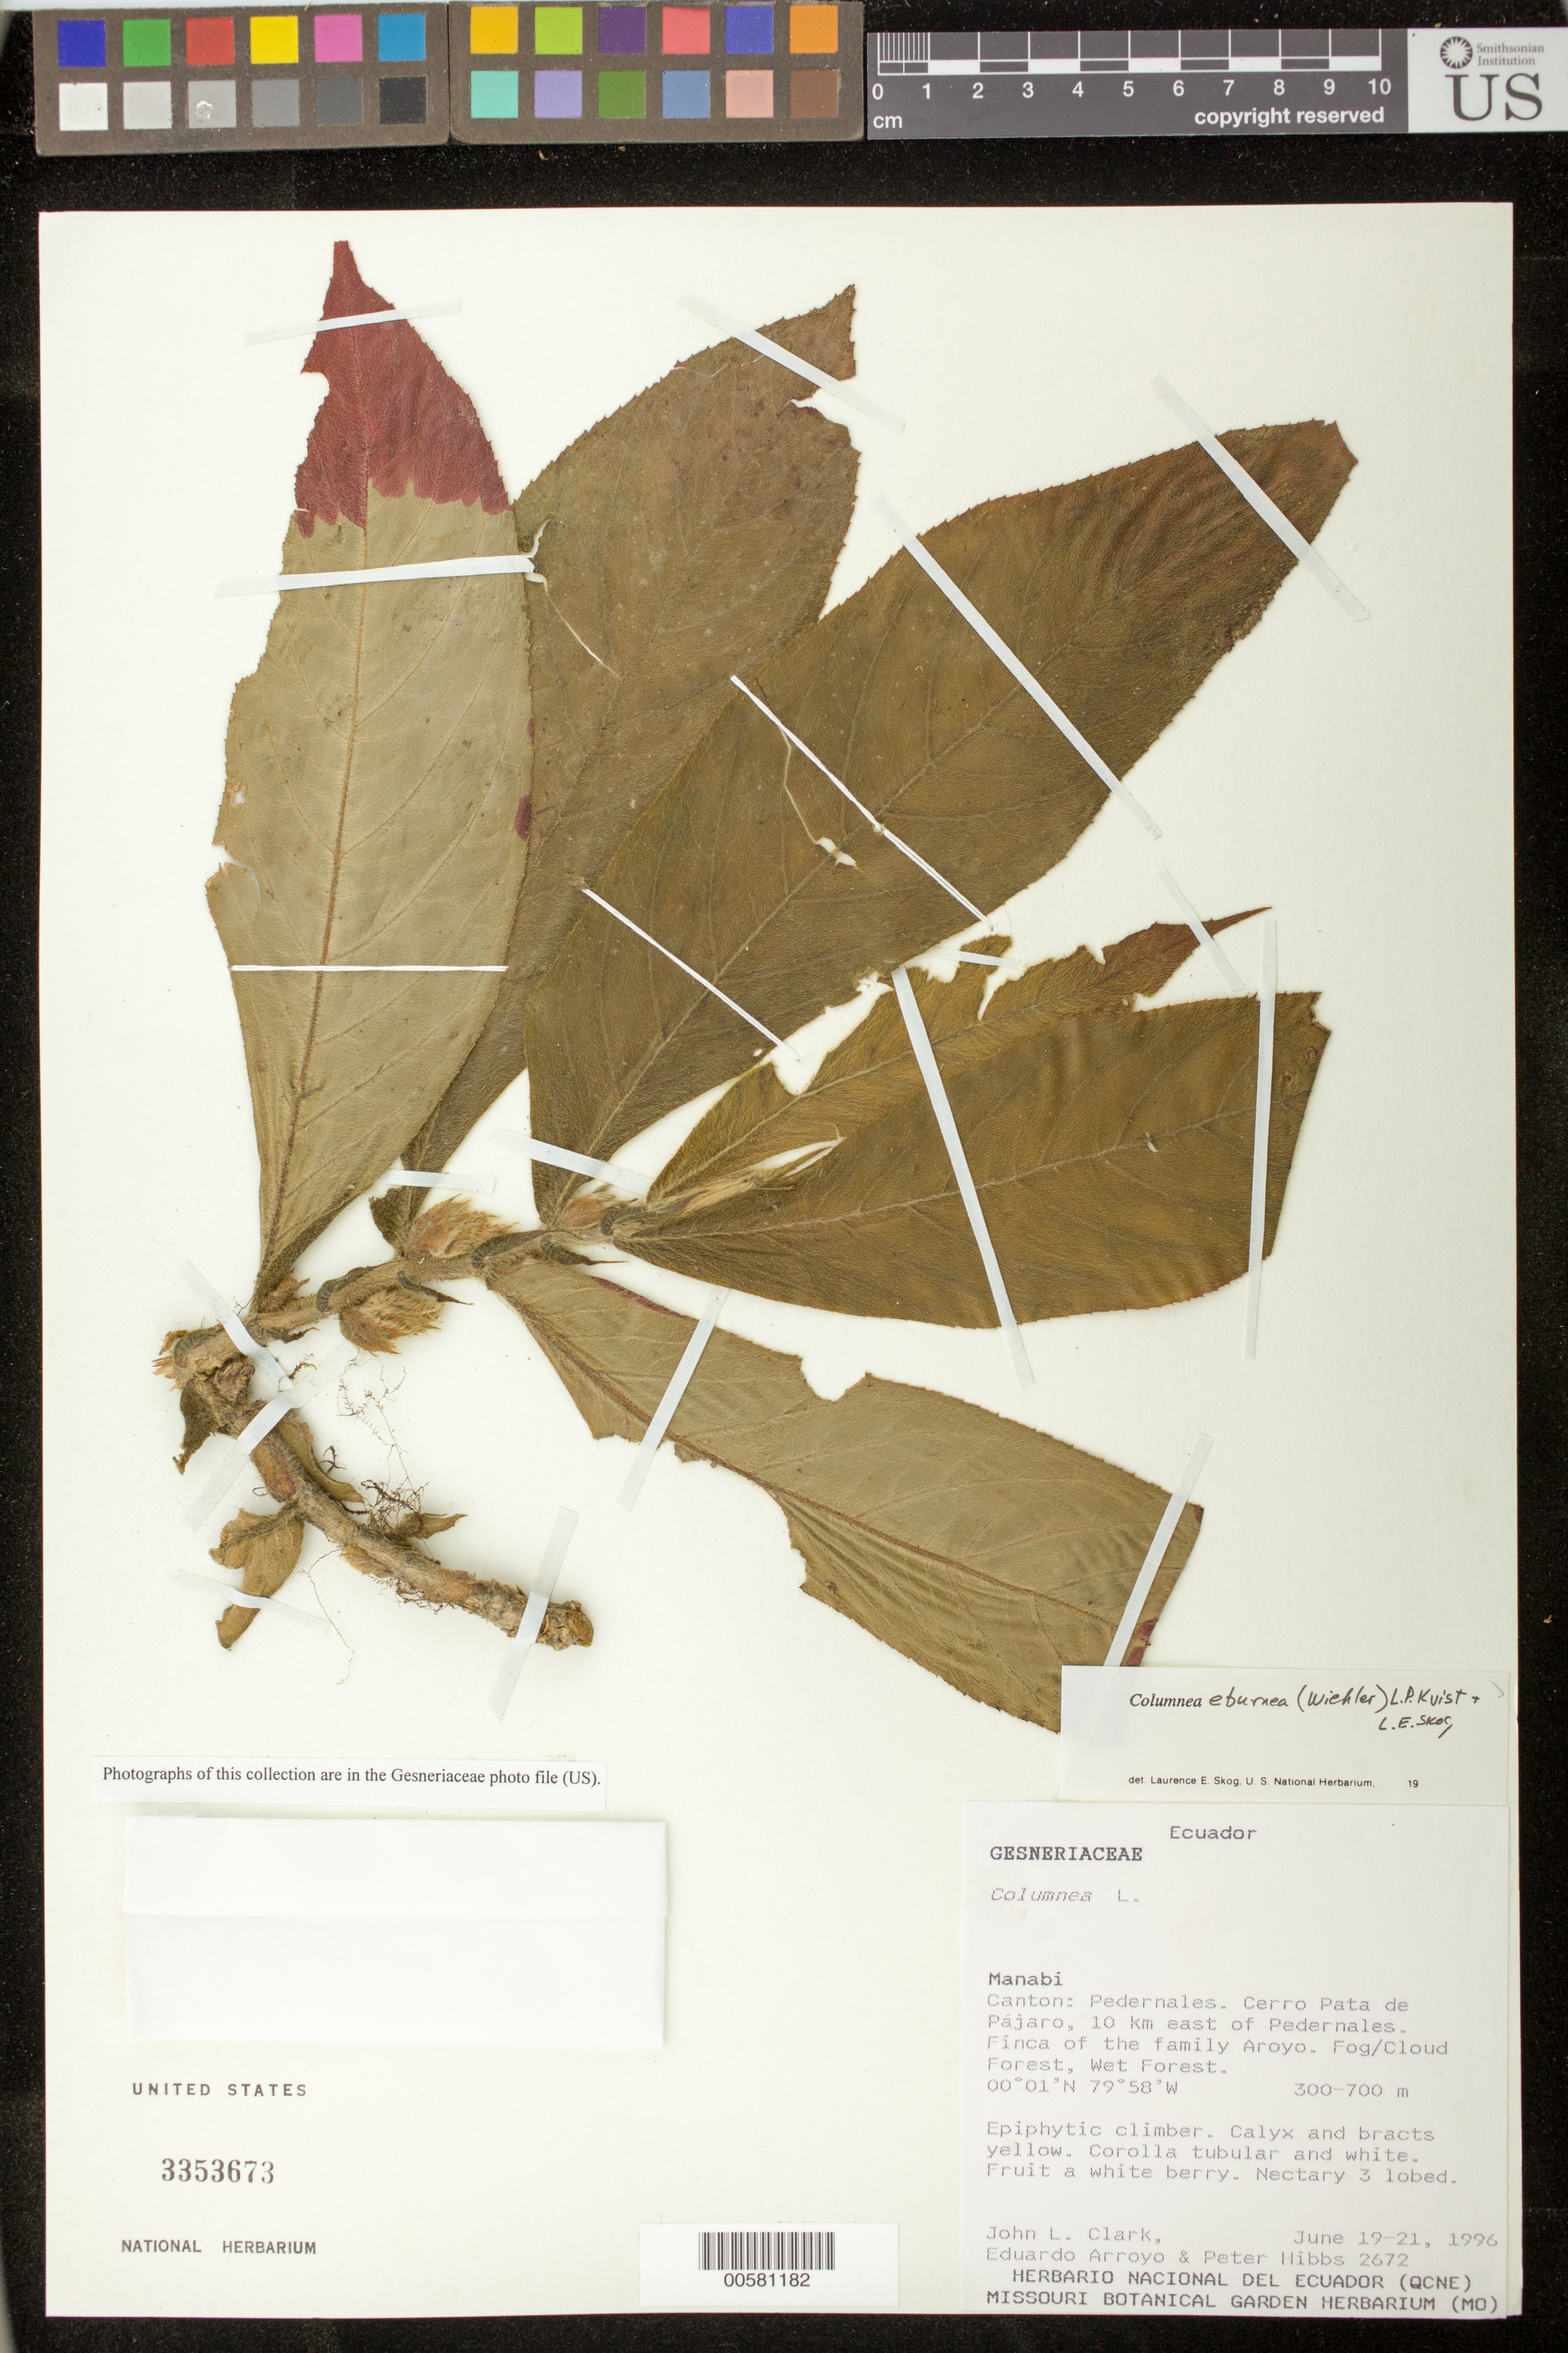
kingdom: Plantae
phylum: Tracheophyta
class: Magnoliopsida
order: Lamiales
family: Gesneriaceae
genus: Columnea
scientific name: Columnea eburnea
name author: (Wiehler) L.P. Kvist & L.E. Skog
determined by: Skog, Laurence E.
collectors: J. L. Clark, E. Arroyo & P. Hibbs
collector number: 2672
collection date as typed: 19-21 Jun 1996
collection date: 1996-06-19/1996-06-21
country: Ecuador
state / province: Manabí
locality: Canton Pedernales, Cerro Pata de Pájaro, 10 km E of Pedernales, Finca of the family Aroyo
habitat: Fog/cloud forest, wet forest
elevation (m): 300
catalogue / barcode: US 3353673